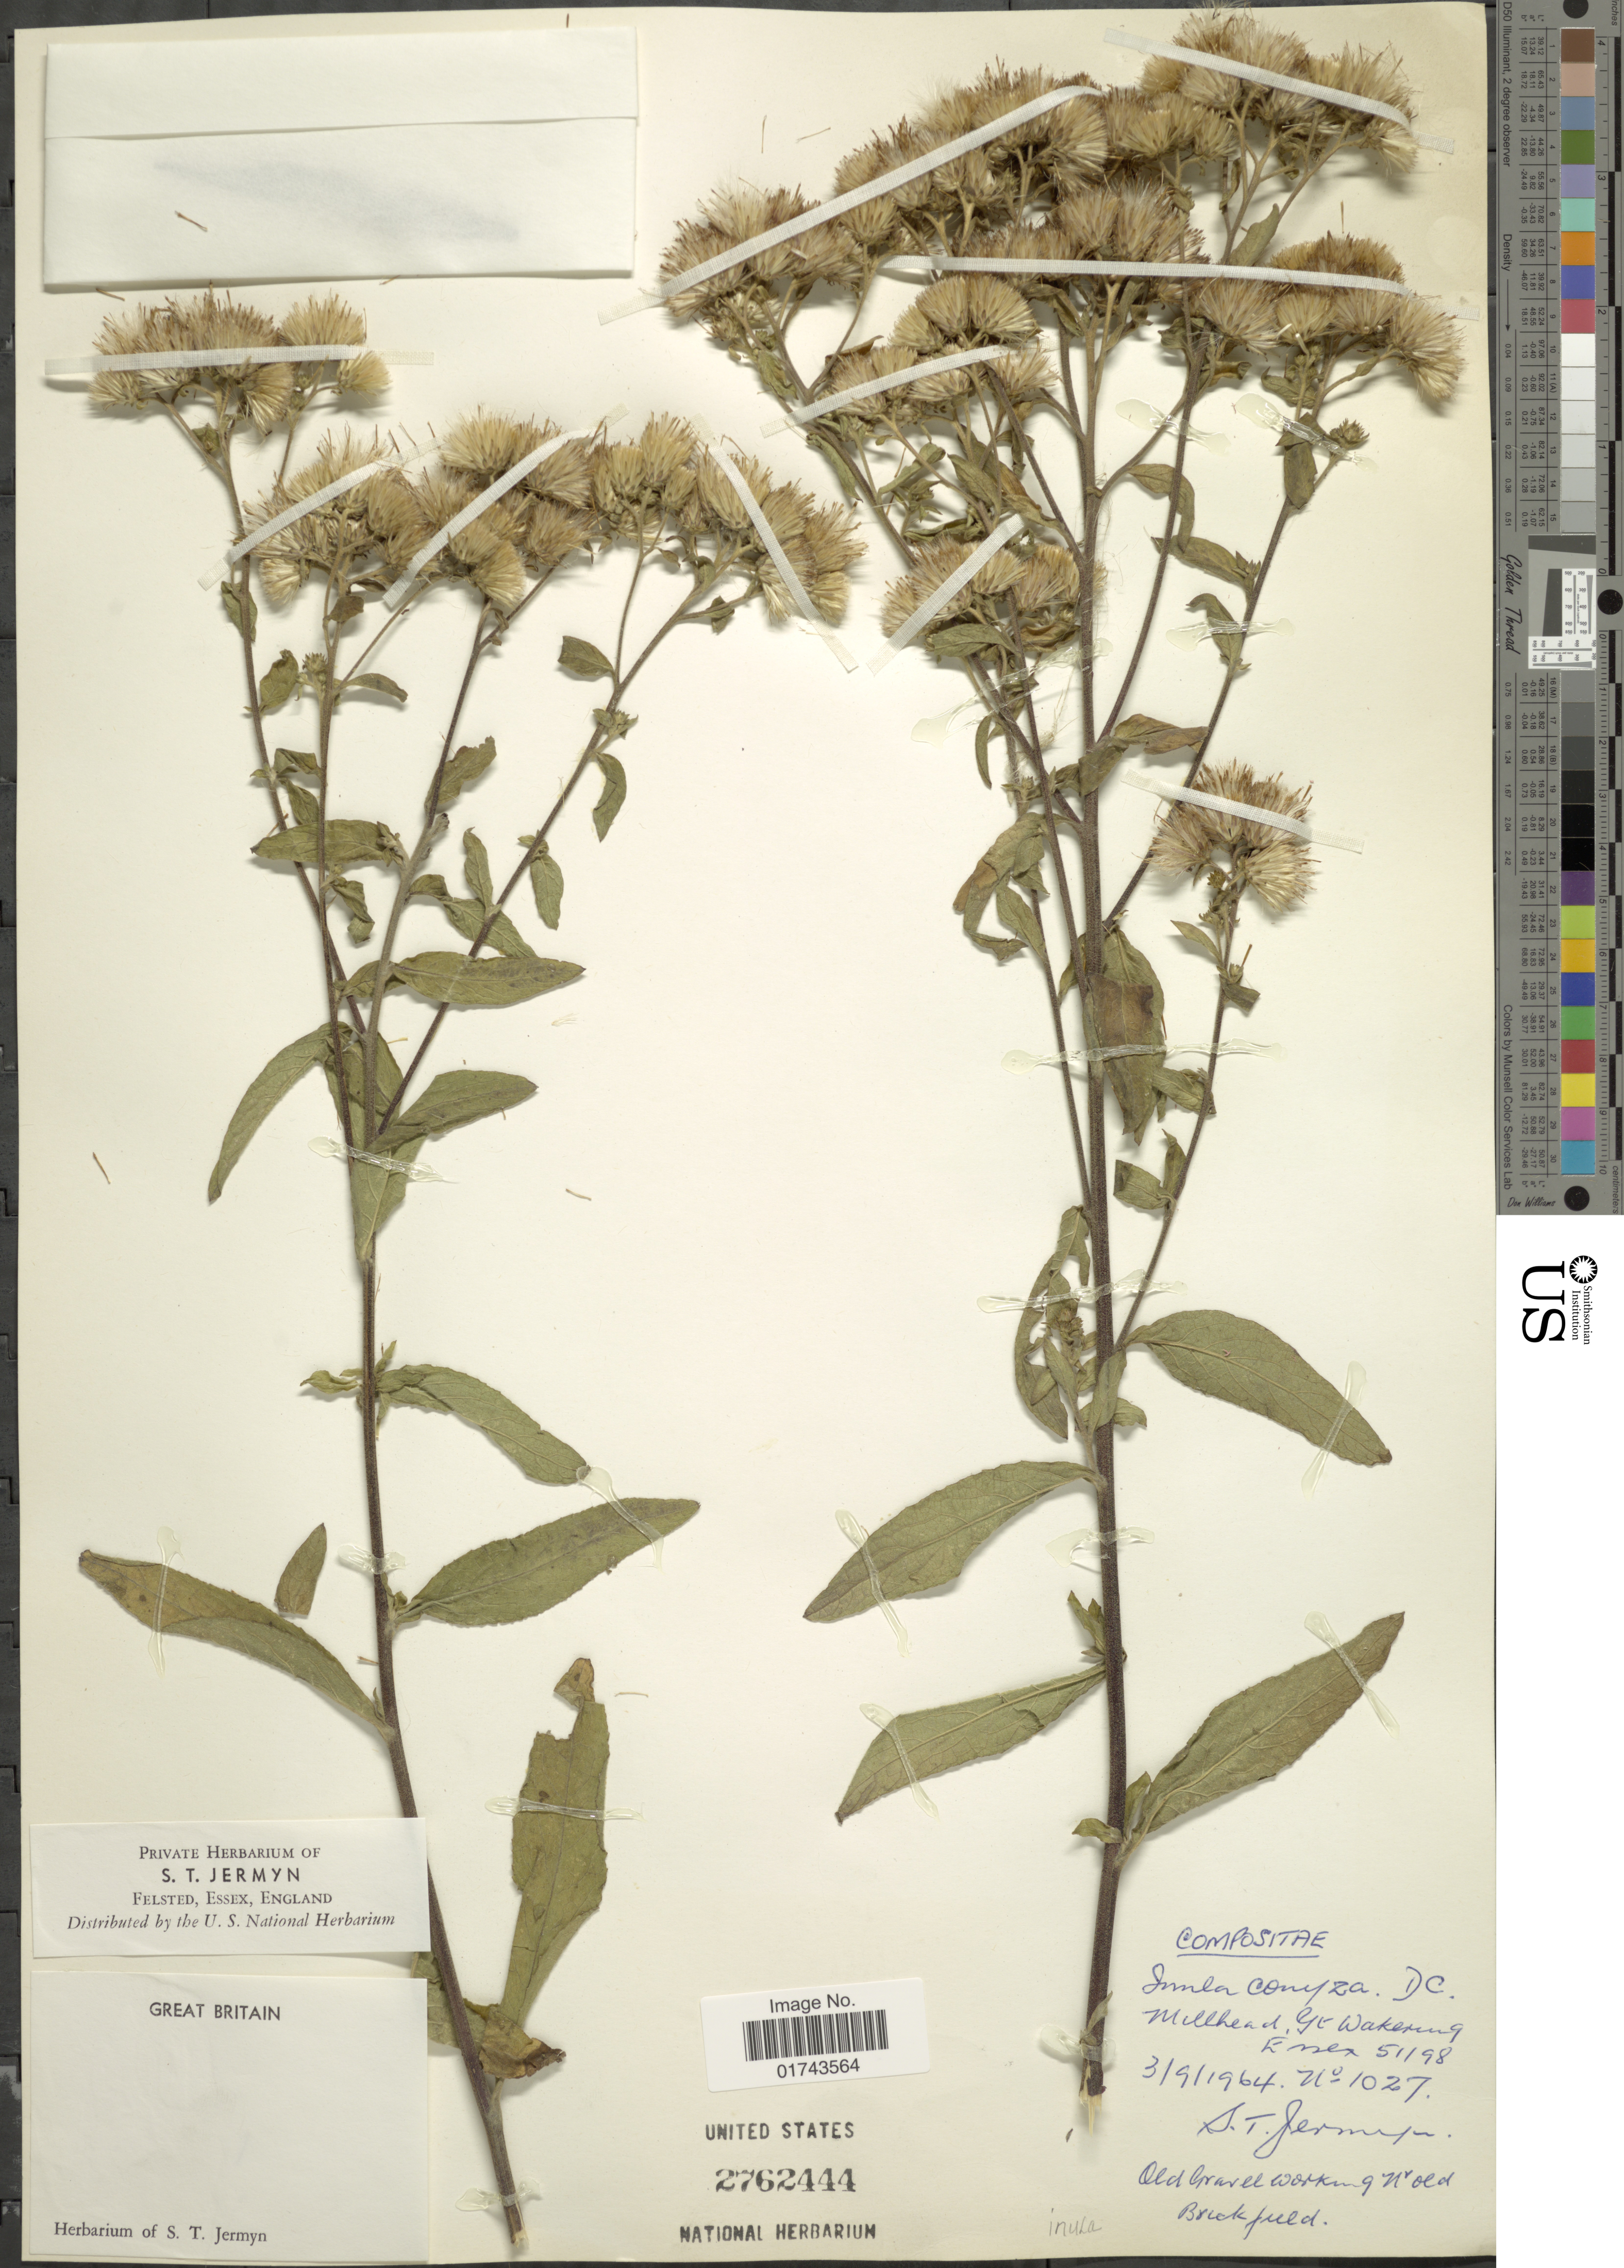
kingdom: Plantae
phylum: Tracheophyta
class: Magnoliopsida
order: Asterales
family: Asteraceae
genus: Inula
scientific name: Inula conyzae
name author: (Griess.) DC.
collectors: S. Jermyn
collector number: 1027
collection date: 1964-09-03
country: United Kingdom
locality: Great Britain, Old gravel working near Breckfield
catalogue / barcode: US 2762444